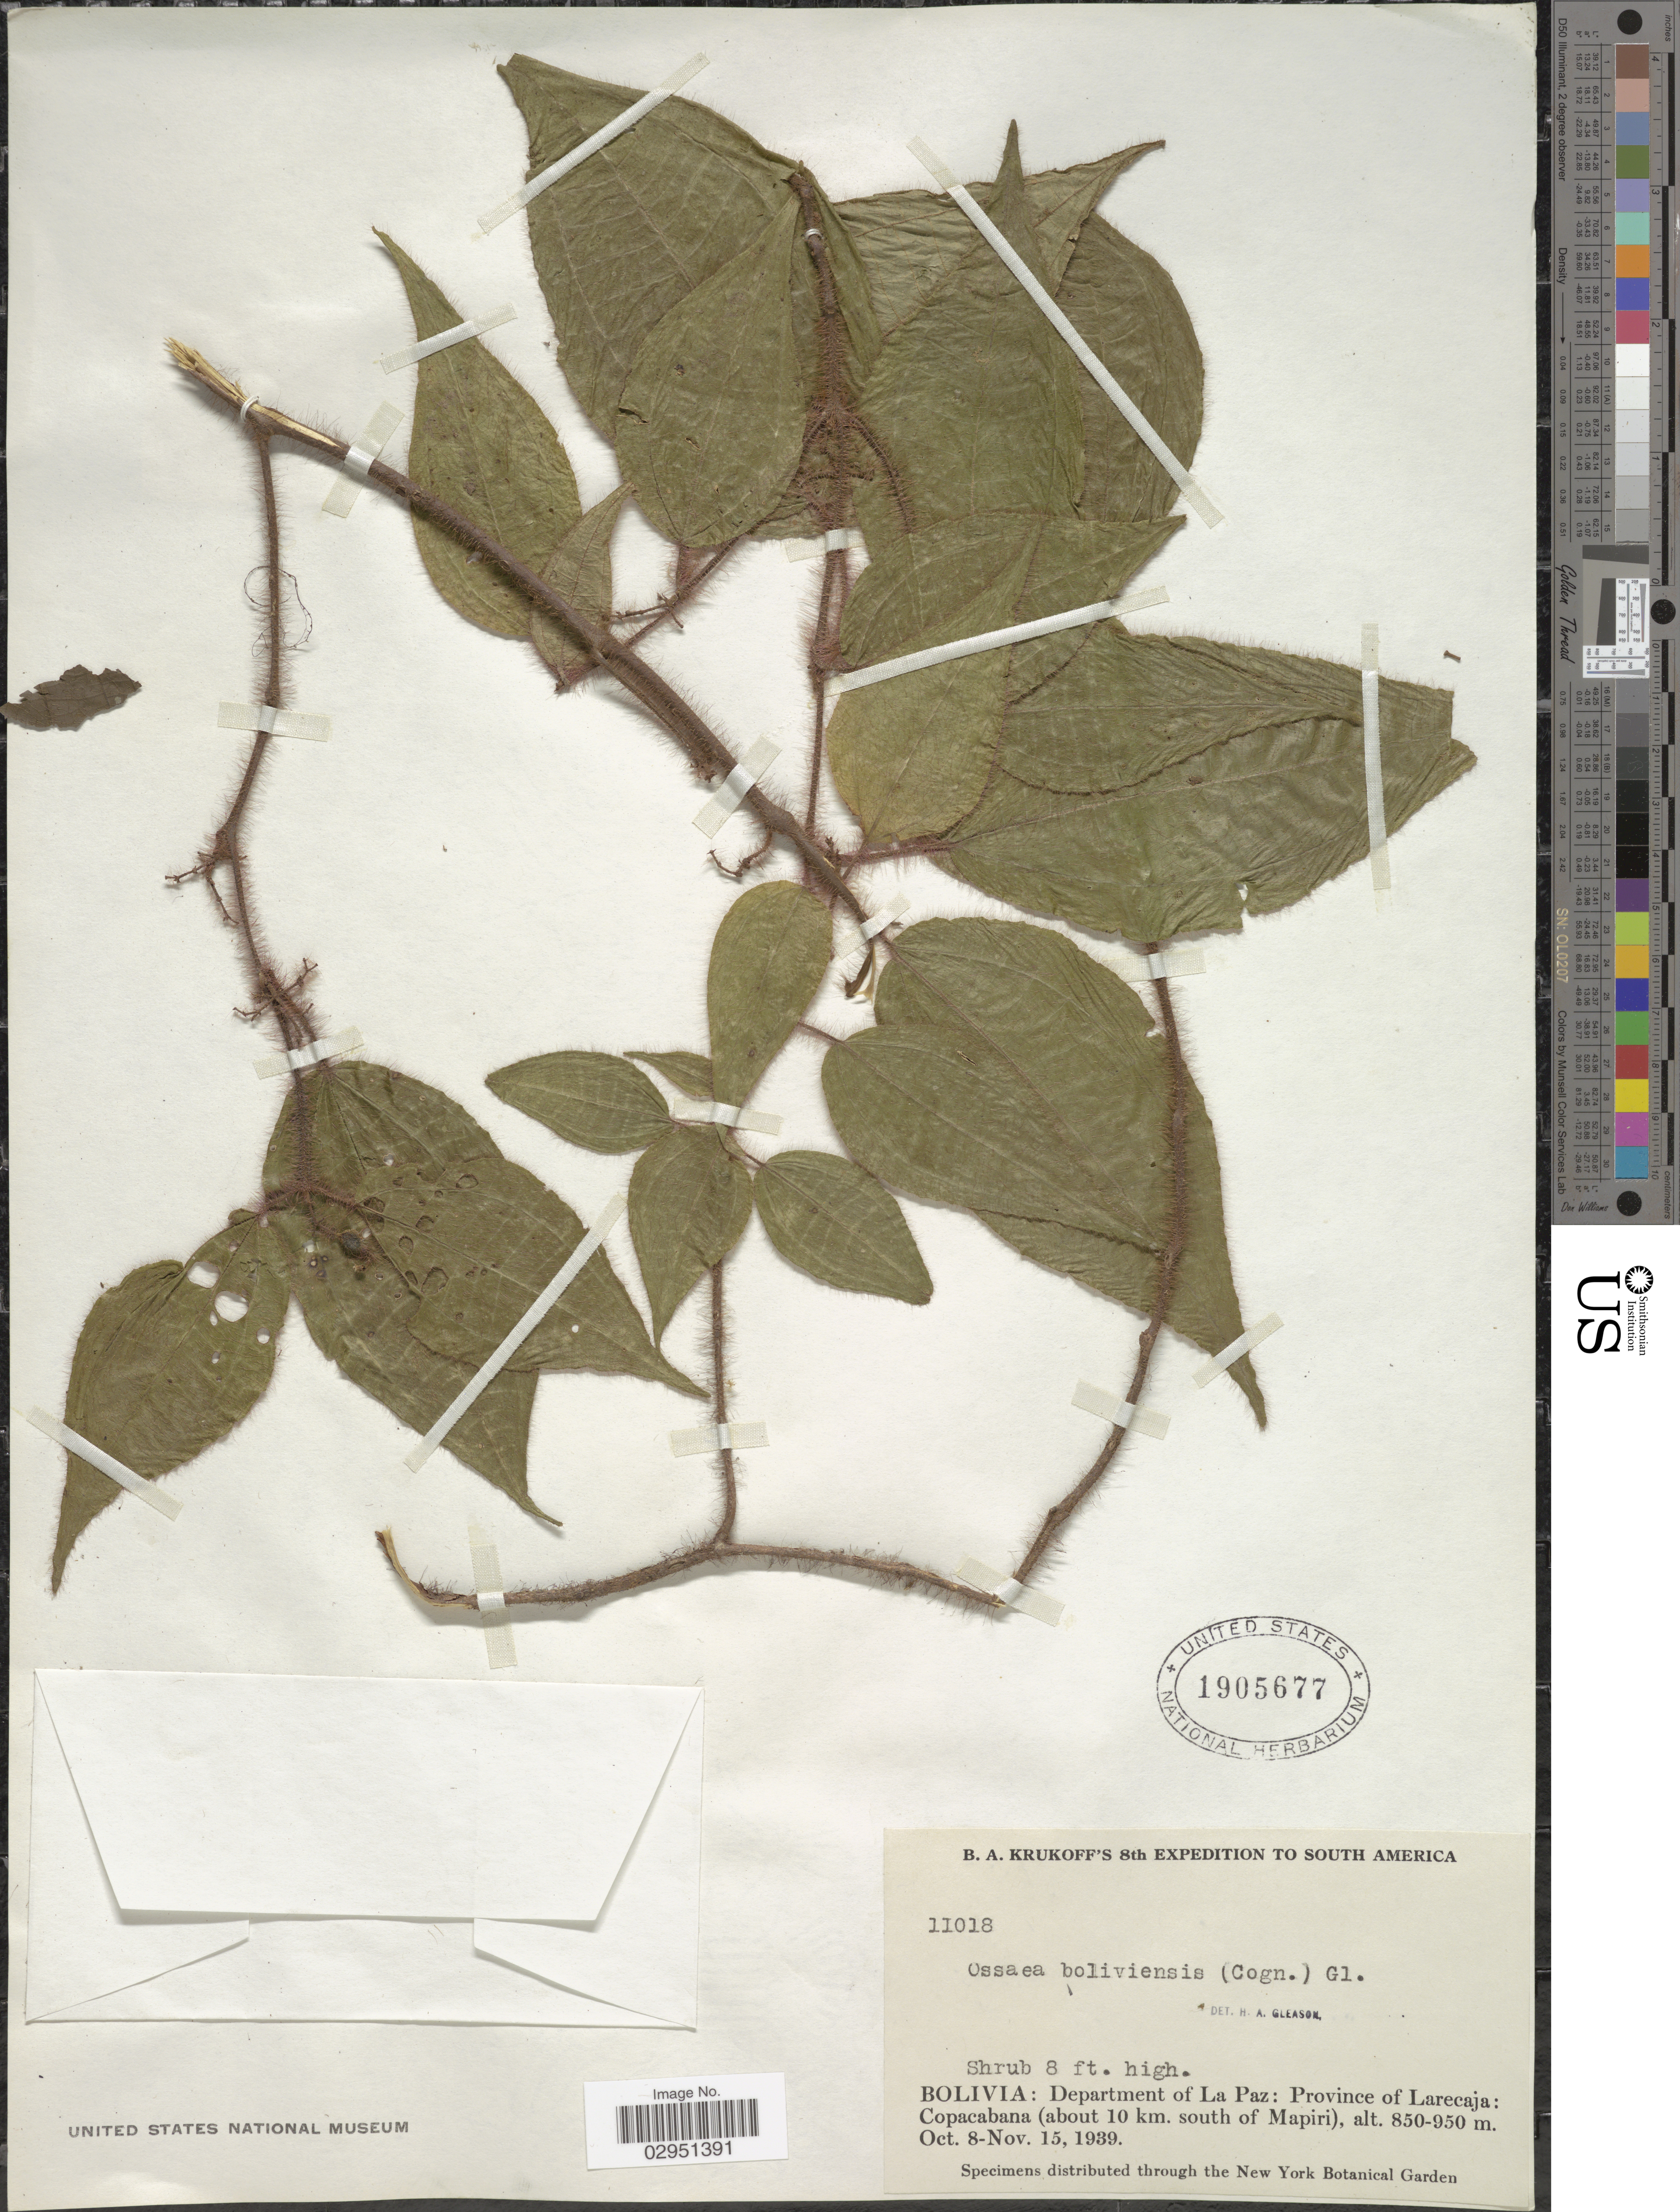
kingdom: Plantae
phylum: Tracheophyta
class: Magnoliopsida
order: Myrtales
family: Melastomataceae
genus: Ossaea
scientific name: Ossaea boliviensis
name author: (Cogn.) Gleason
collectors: B. A. Krukoff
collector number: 11018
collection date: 1939-10-08/1939-11-15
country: Bolivia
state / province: La Paz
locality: Department of La Paz: Province of Larecaja: Copacabana (about 10 km. south of Mapiri).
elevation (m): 850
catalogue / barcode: US 1905677